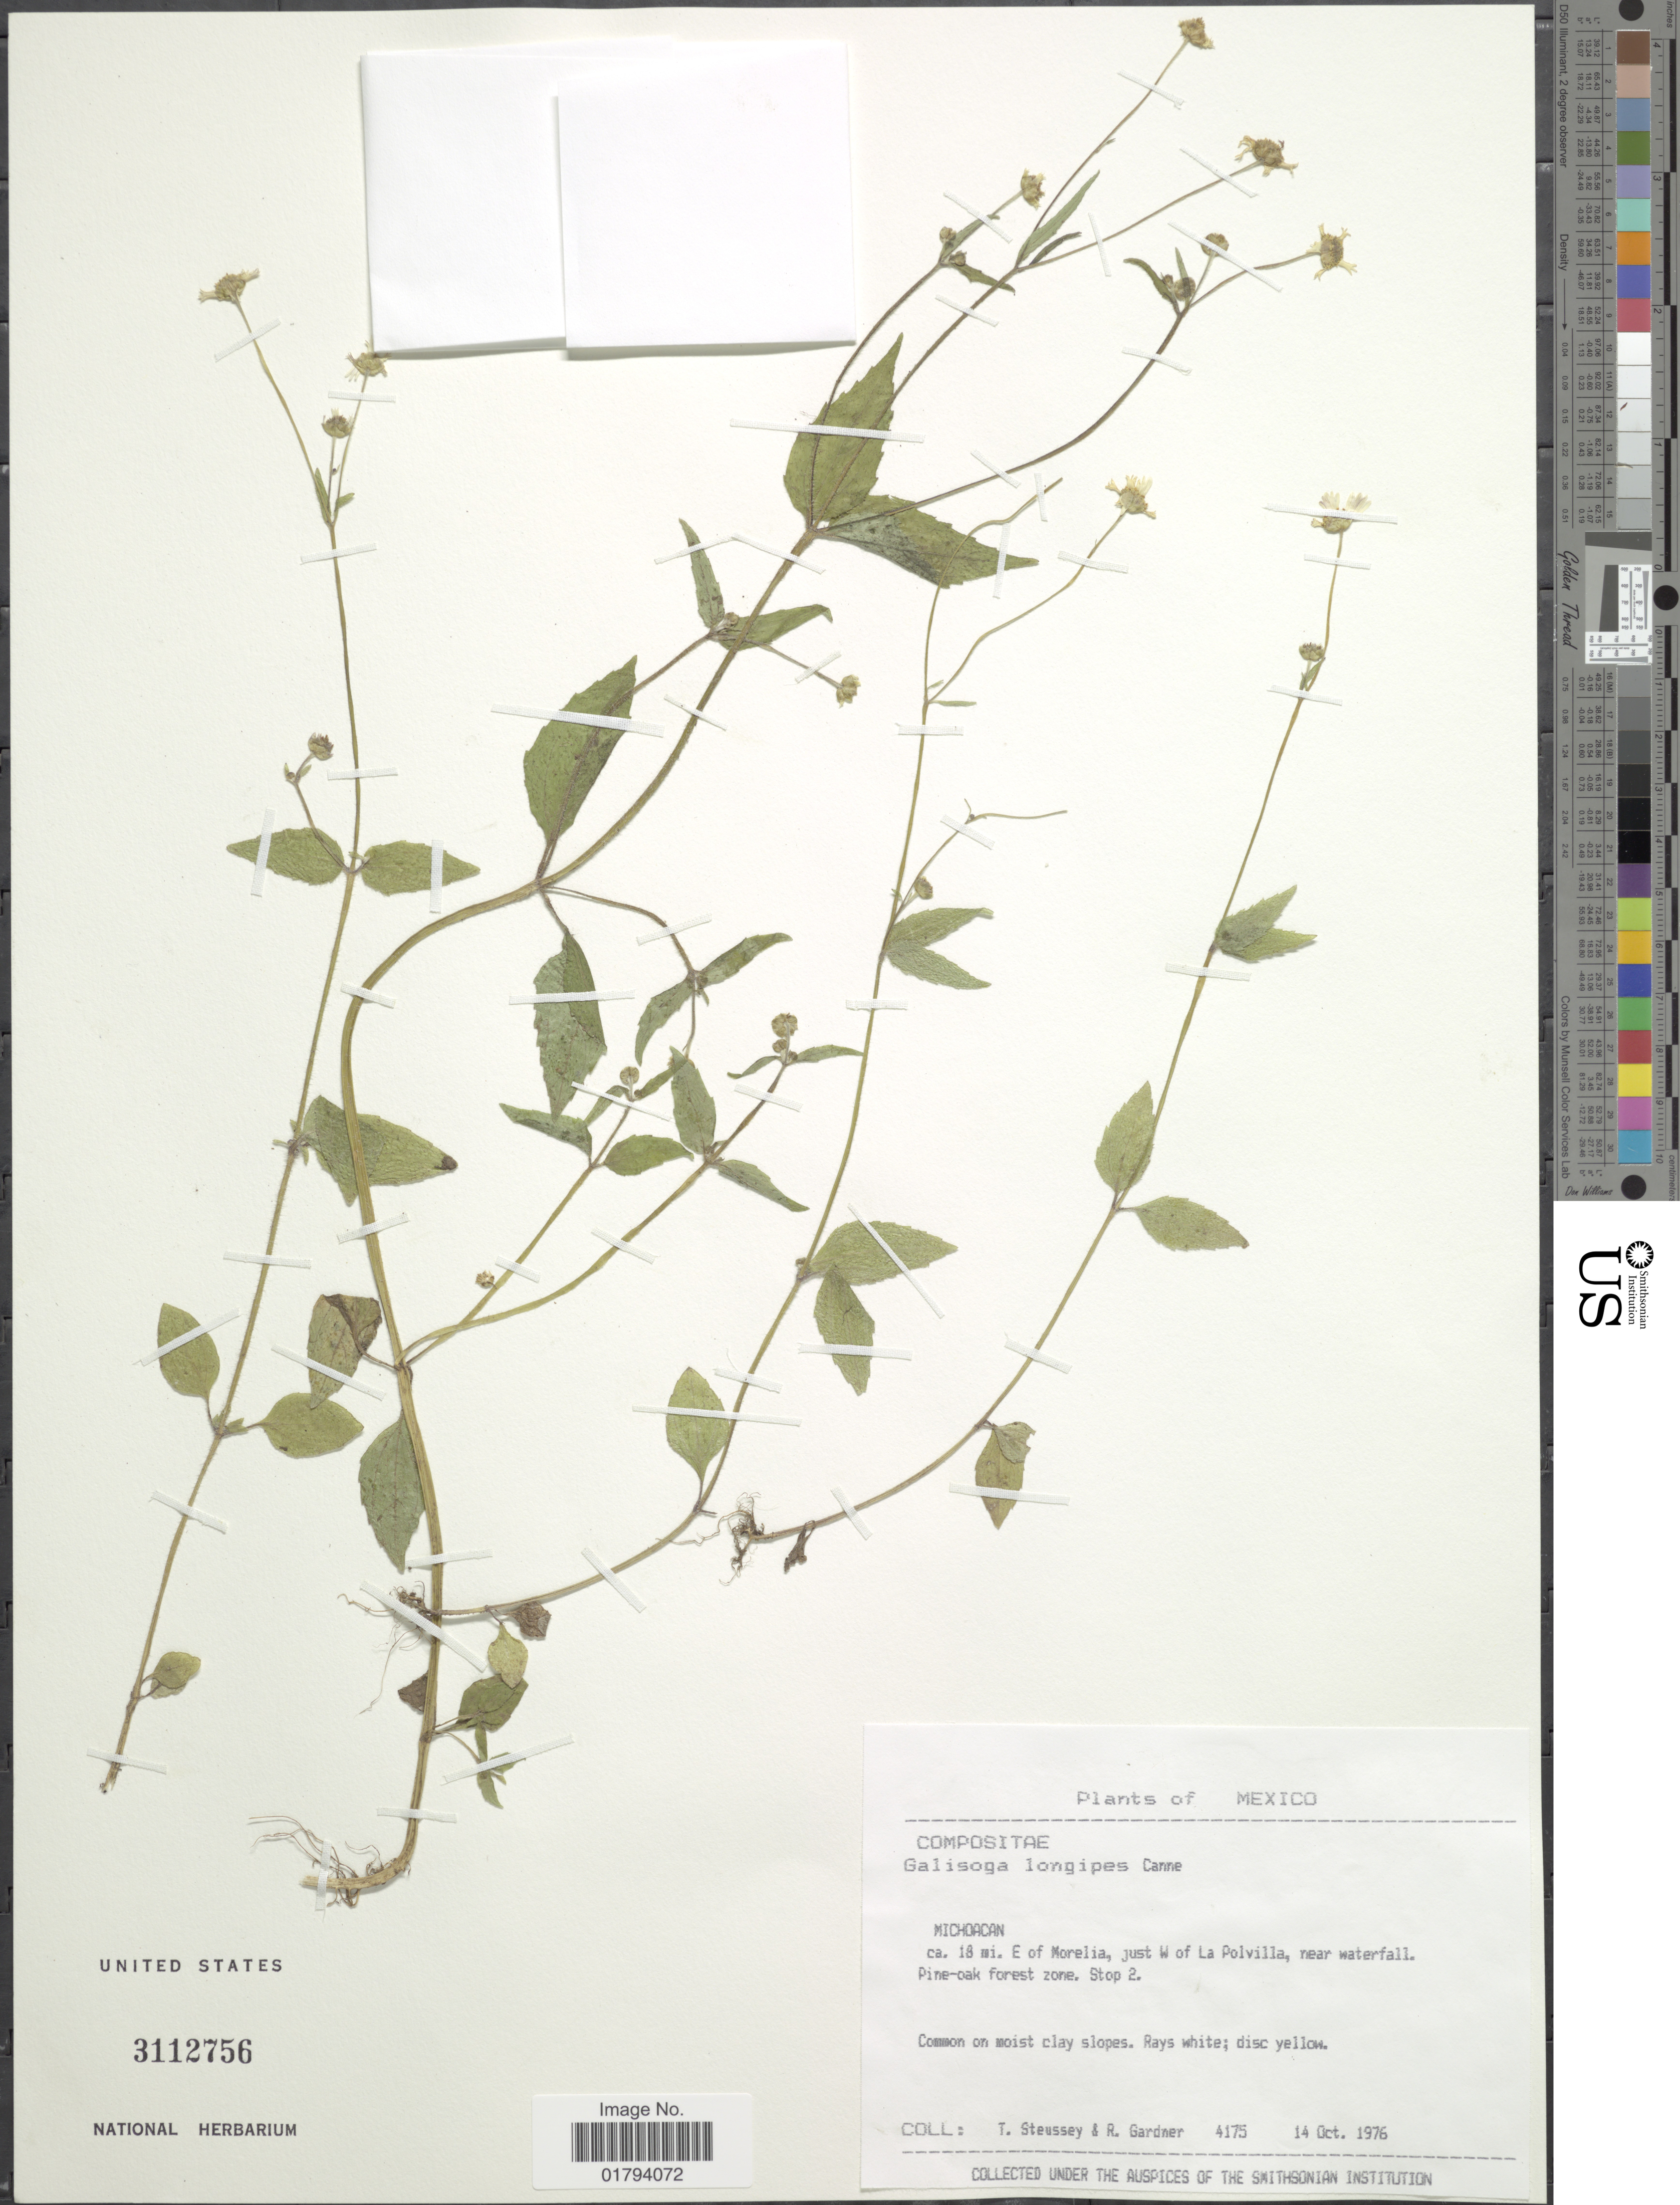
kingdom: Plantae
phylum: Tracheophyta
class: Magnoliopsida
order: Asterales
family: Asteraceae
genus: Galinsoga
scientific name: Galinsoga longipes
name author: Canne-Hill.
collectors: T. Stuessy & R. Gardner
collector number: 4175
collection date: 1976-10-14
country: Mexico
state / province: Michoacán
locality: Ca. 18 mi. E of Morelos, just W of La Polvilla, near waterfall, pine-oak forest zone, stop 2.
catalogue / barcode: US 3112756